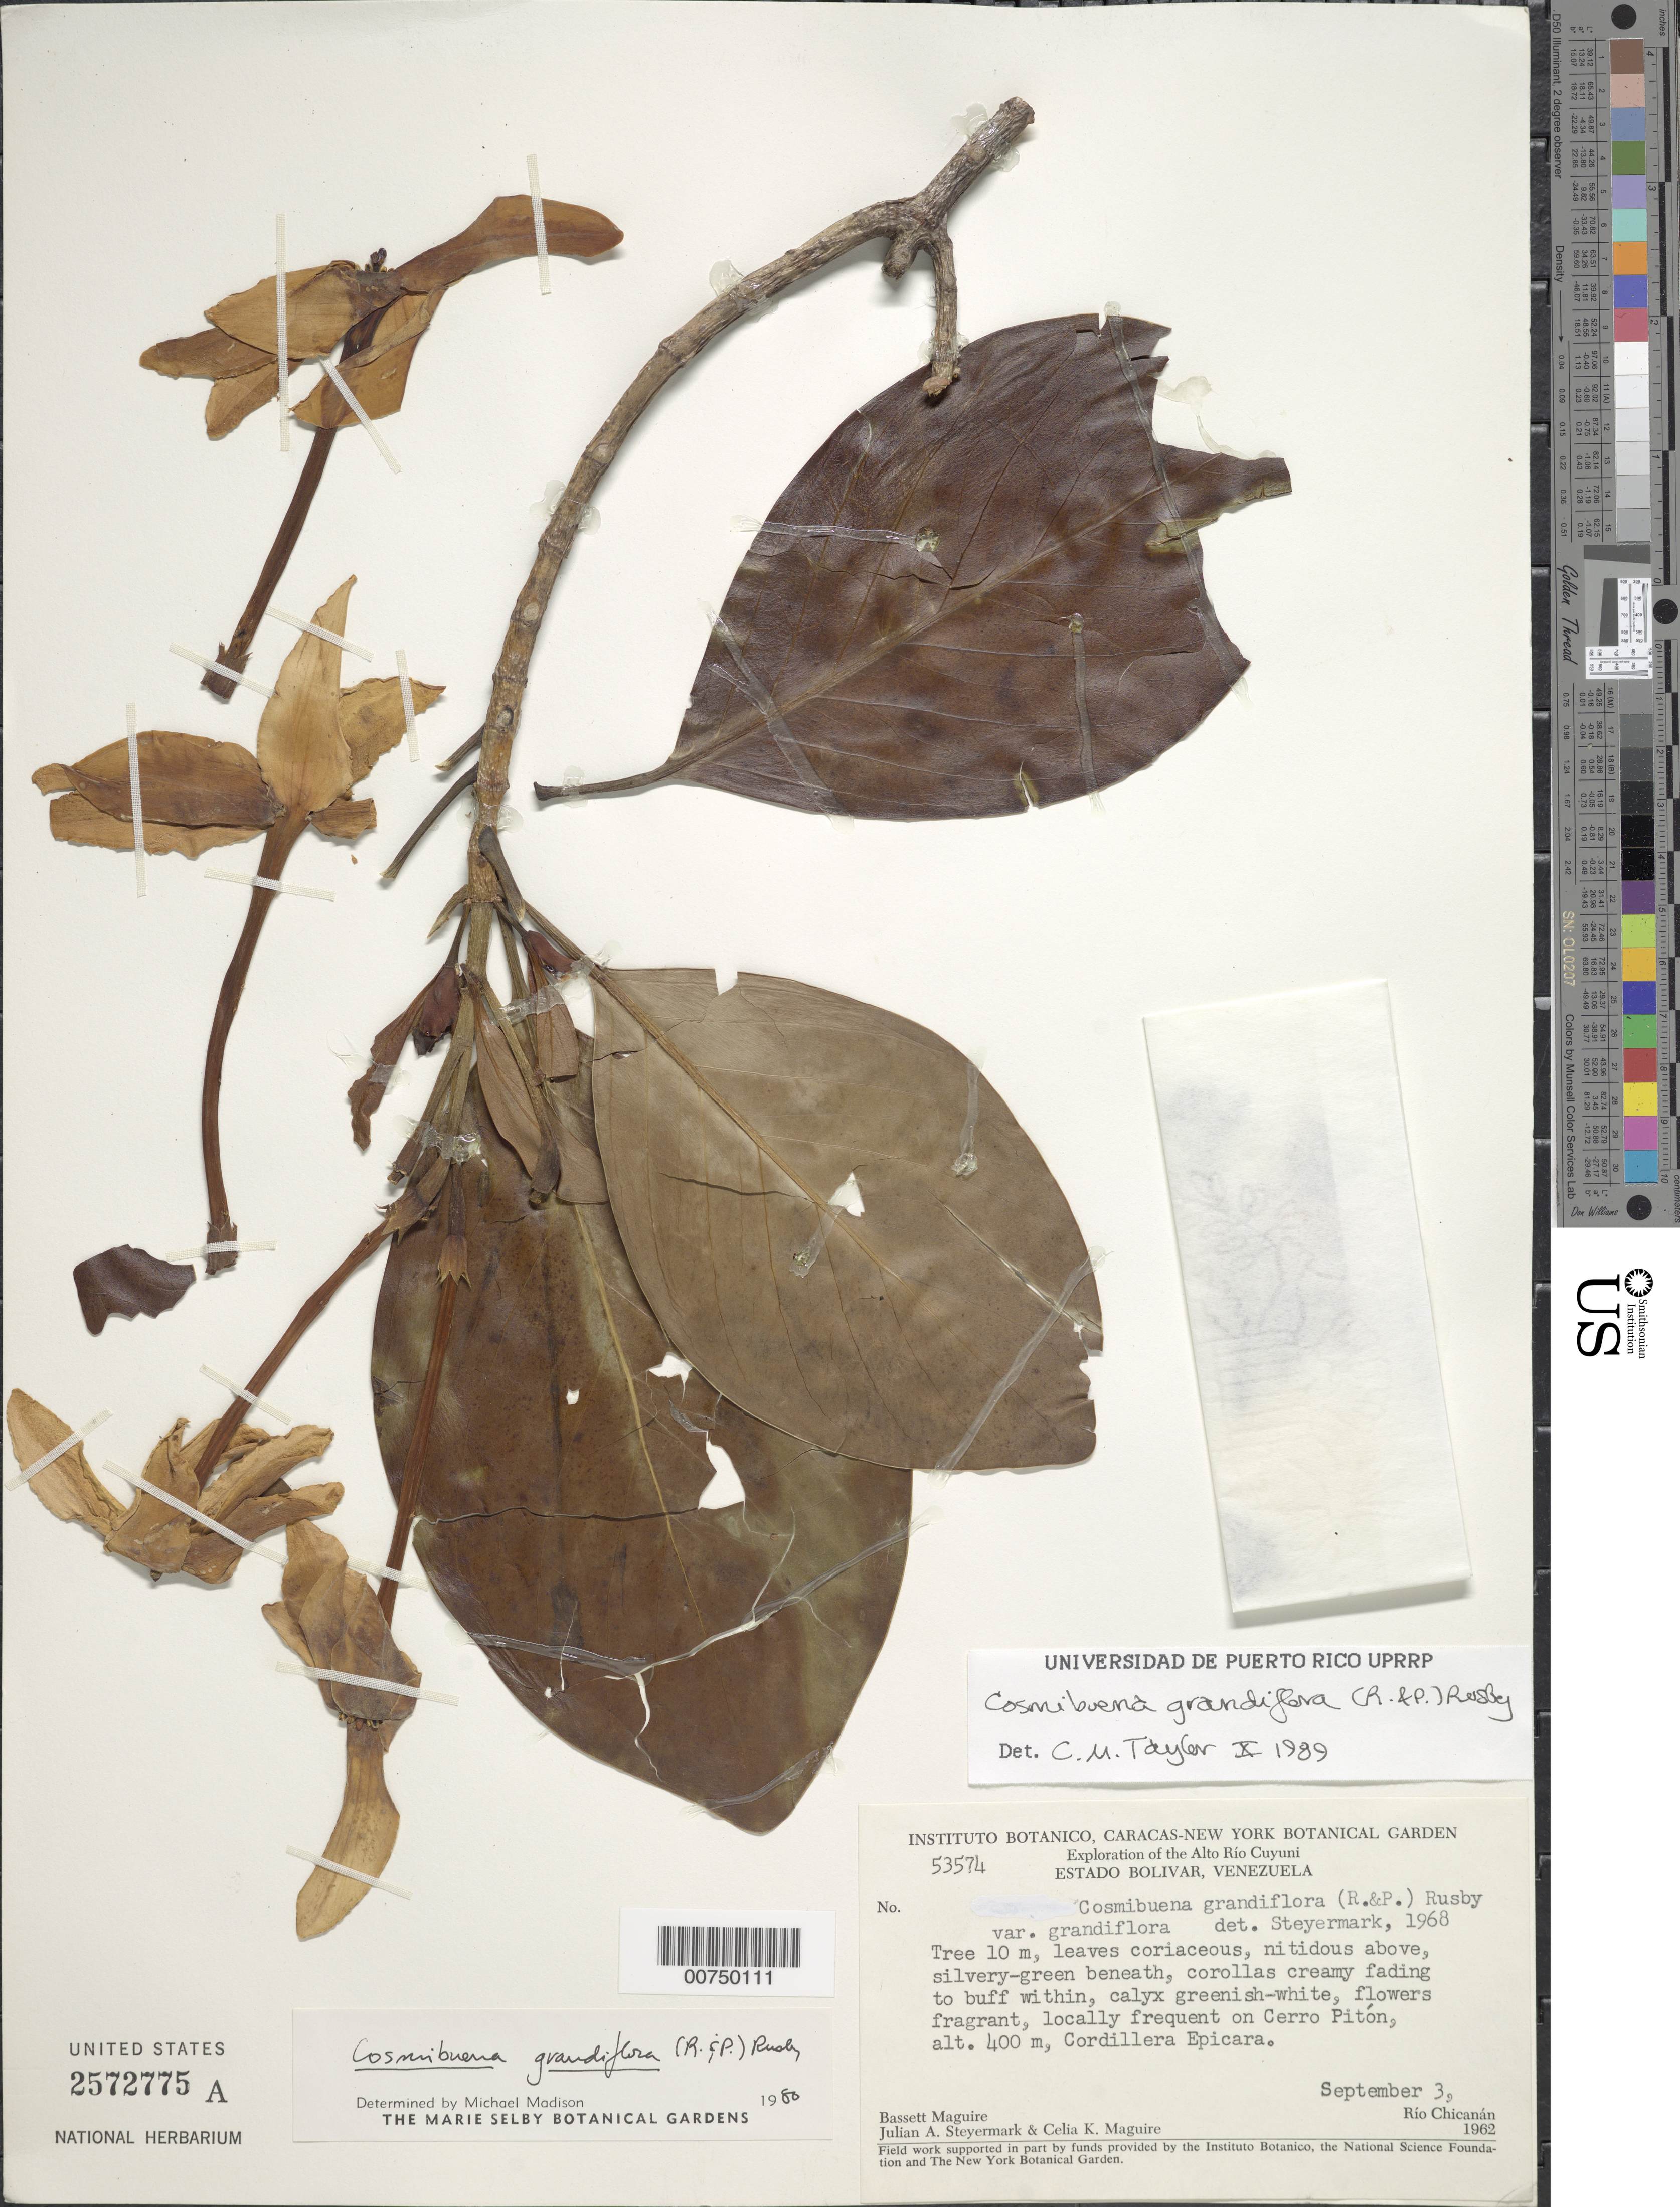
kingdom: Plantae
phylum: Tracheophyta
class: Magnoliopsida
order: Gentianales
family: Rubiaceae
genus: Cosmibuena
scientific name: Cosmibuena grandiflora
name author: (Rose & Pav.) Rusby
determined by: Taylor, Charlotte M.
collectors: B. Maguire, J. Steyermark & C. K. Maguire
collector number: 53574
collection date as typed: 3-Sep-62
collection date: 1962-09-03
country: Venezuela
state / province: Bolívar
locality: Alto Río Cuyuni, Cerro Pitón, Cordillera Epicara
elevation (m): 400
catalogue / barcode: US 2572775A